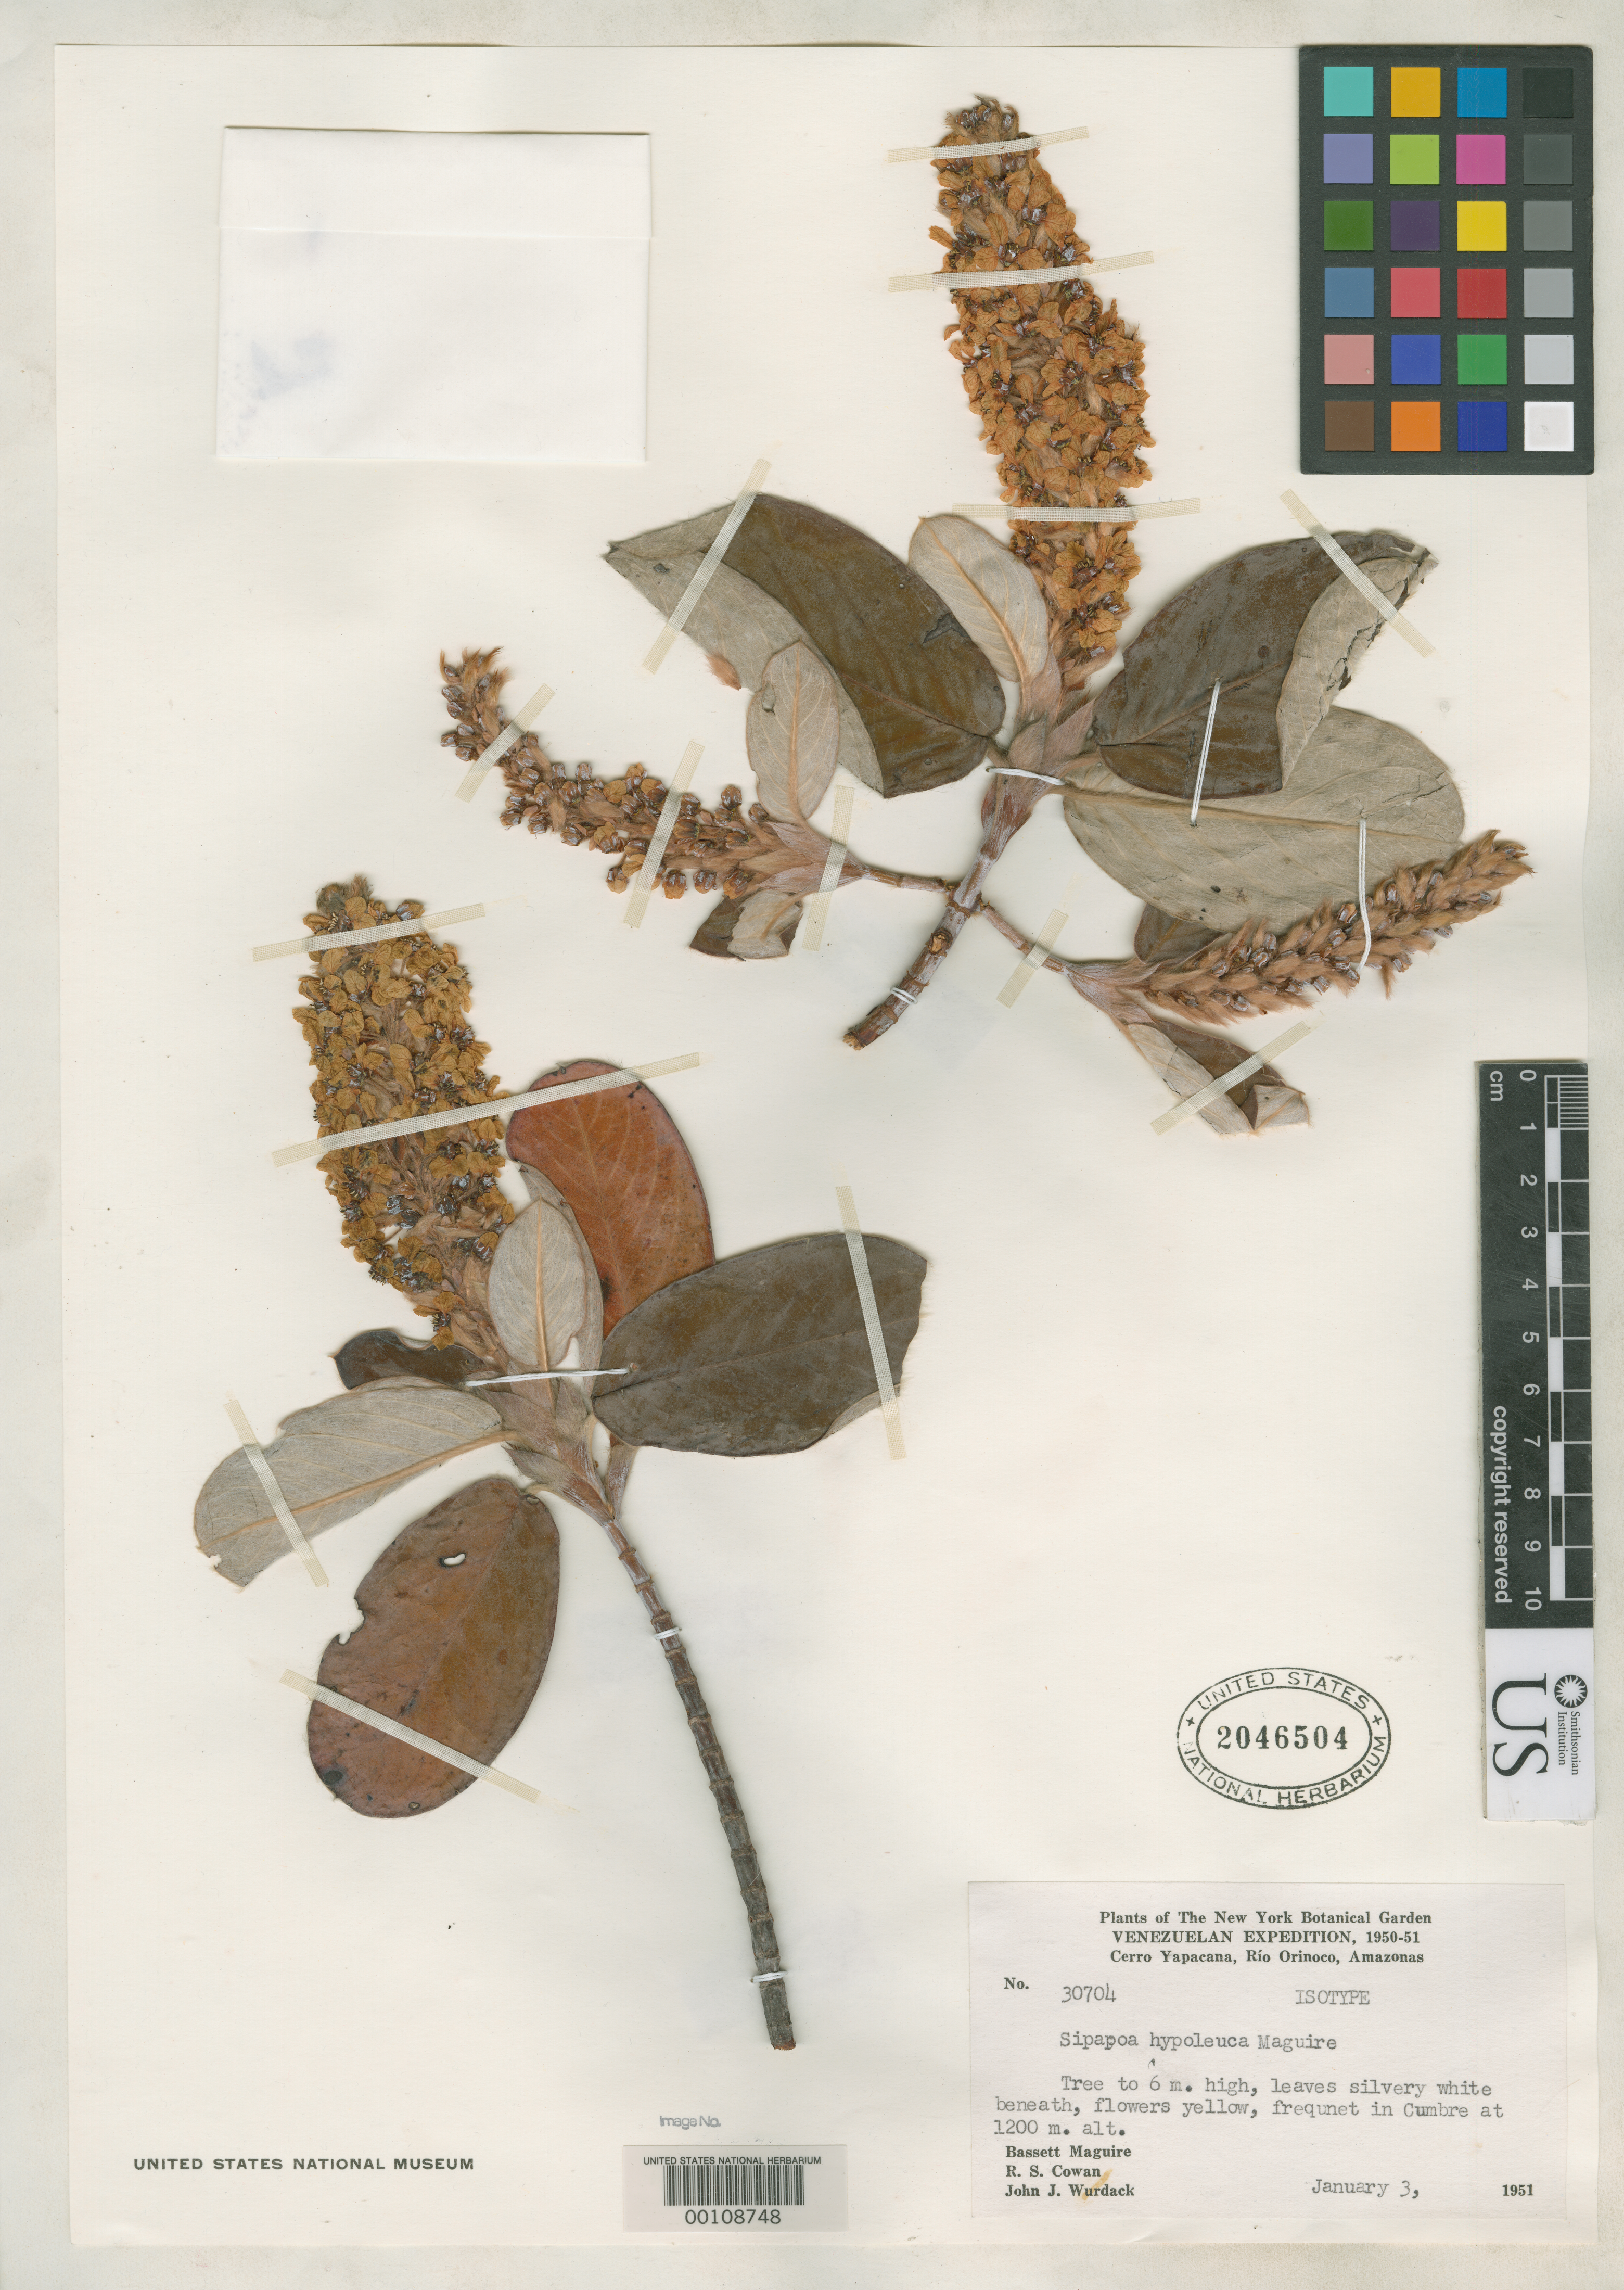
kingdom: Plantae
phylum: Tracheophyta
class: Magnoliopsida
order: Malpighiales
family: Malpighiaceae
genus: Sipapoa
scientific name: Sipapoa hypoleuca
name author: Maguire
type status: Isotype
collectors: B. Maguire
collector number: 30704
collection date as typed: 03 Jan 1951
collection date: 1951-01-03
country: Venezuela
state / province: Amazonas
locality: Cerro Yapacana, Rio Orinoco.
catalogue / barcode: US 2046504